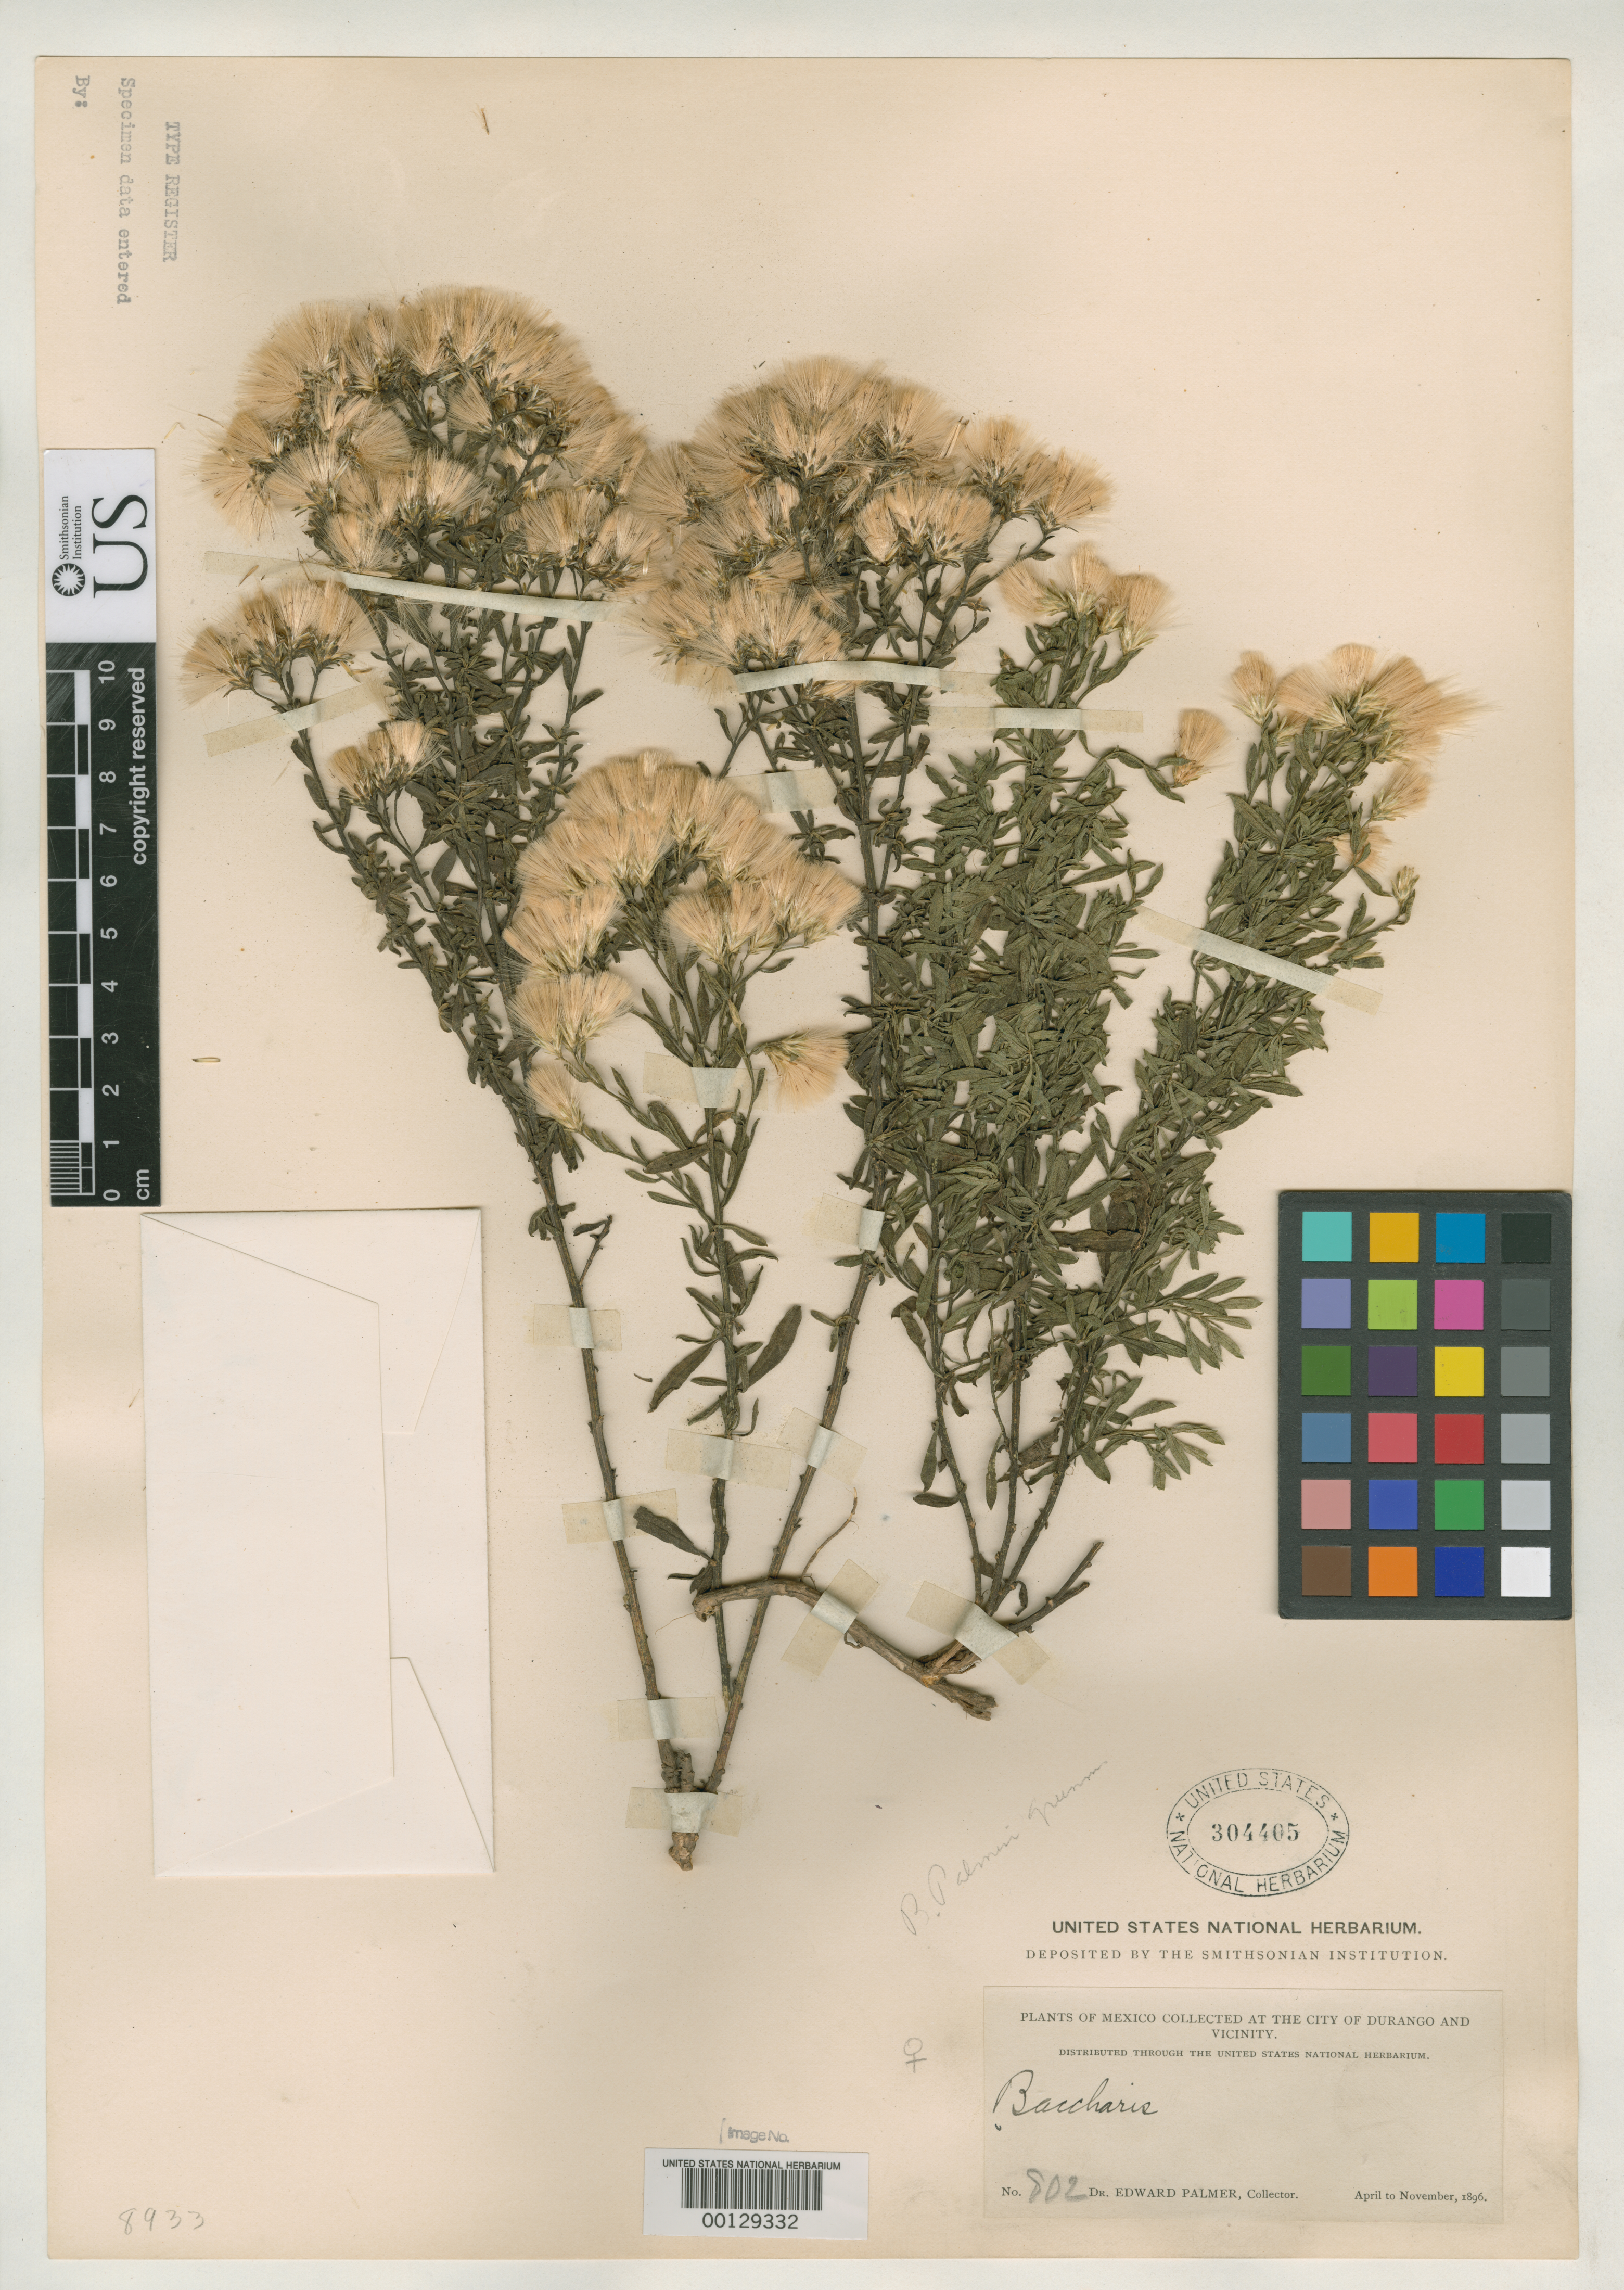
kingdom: Plantae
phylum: Tracheophyta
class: Magnoliopsida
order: Asterales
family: Asteraceae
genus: Baccharis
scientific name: Baccharis palmeri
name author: Greenm.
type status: Syntype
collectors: E. Palmer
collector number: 802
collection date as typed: Apr 1896 to -- Nov 1896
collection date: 1896-04/1896-11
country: Mexico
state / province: Durango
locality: Durango City & vicinity.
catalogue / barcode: US 304405